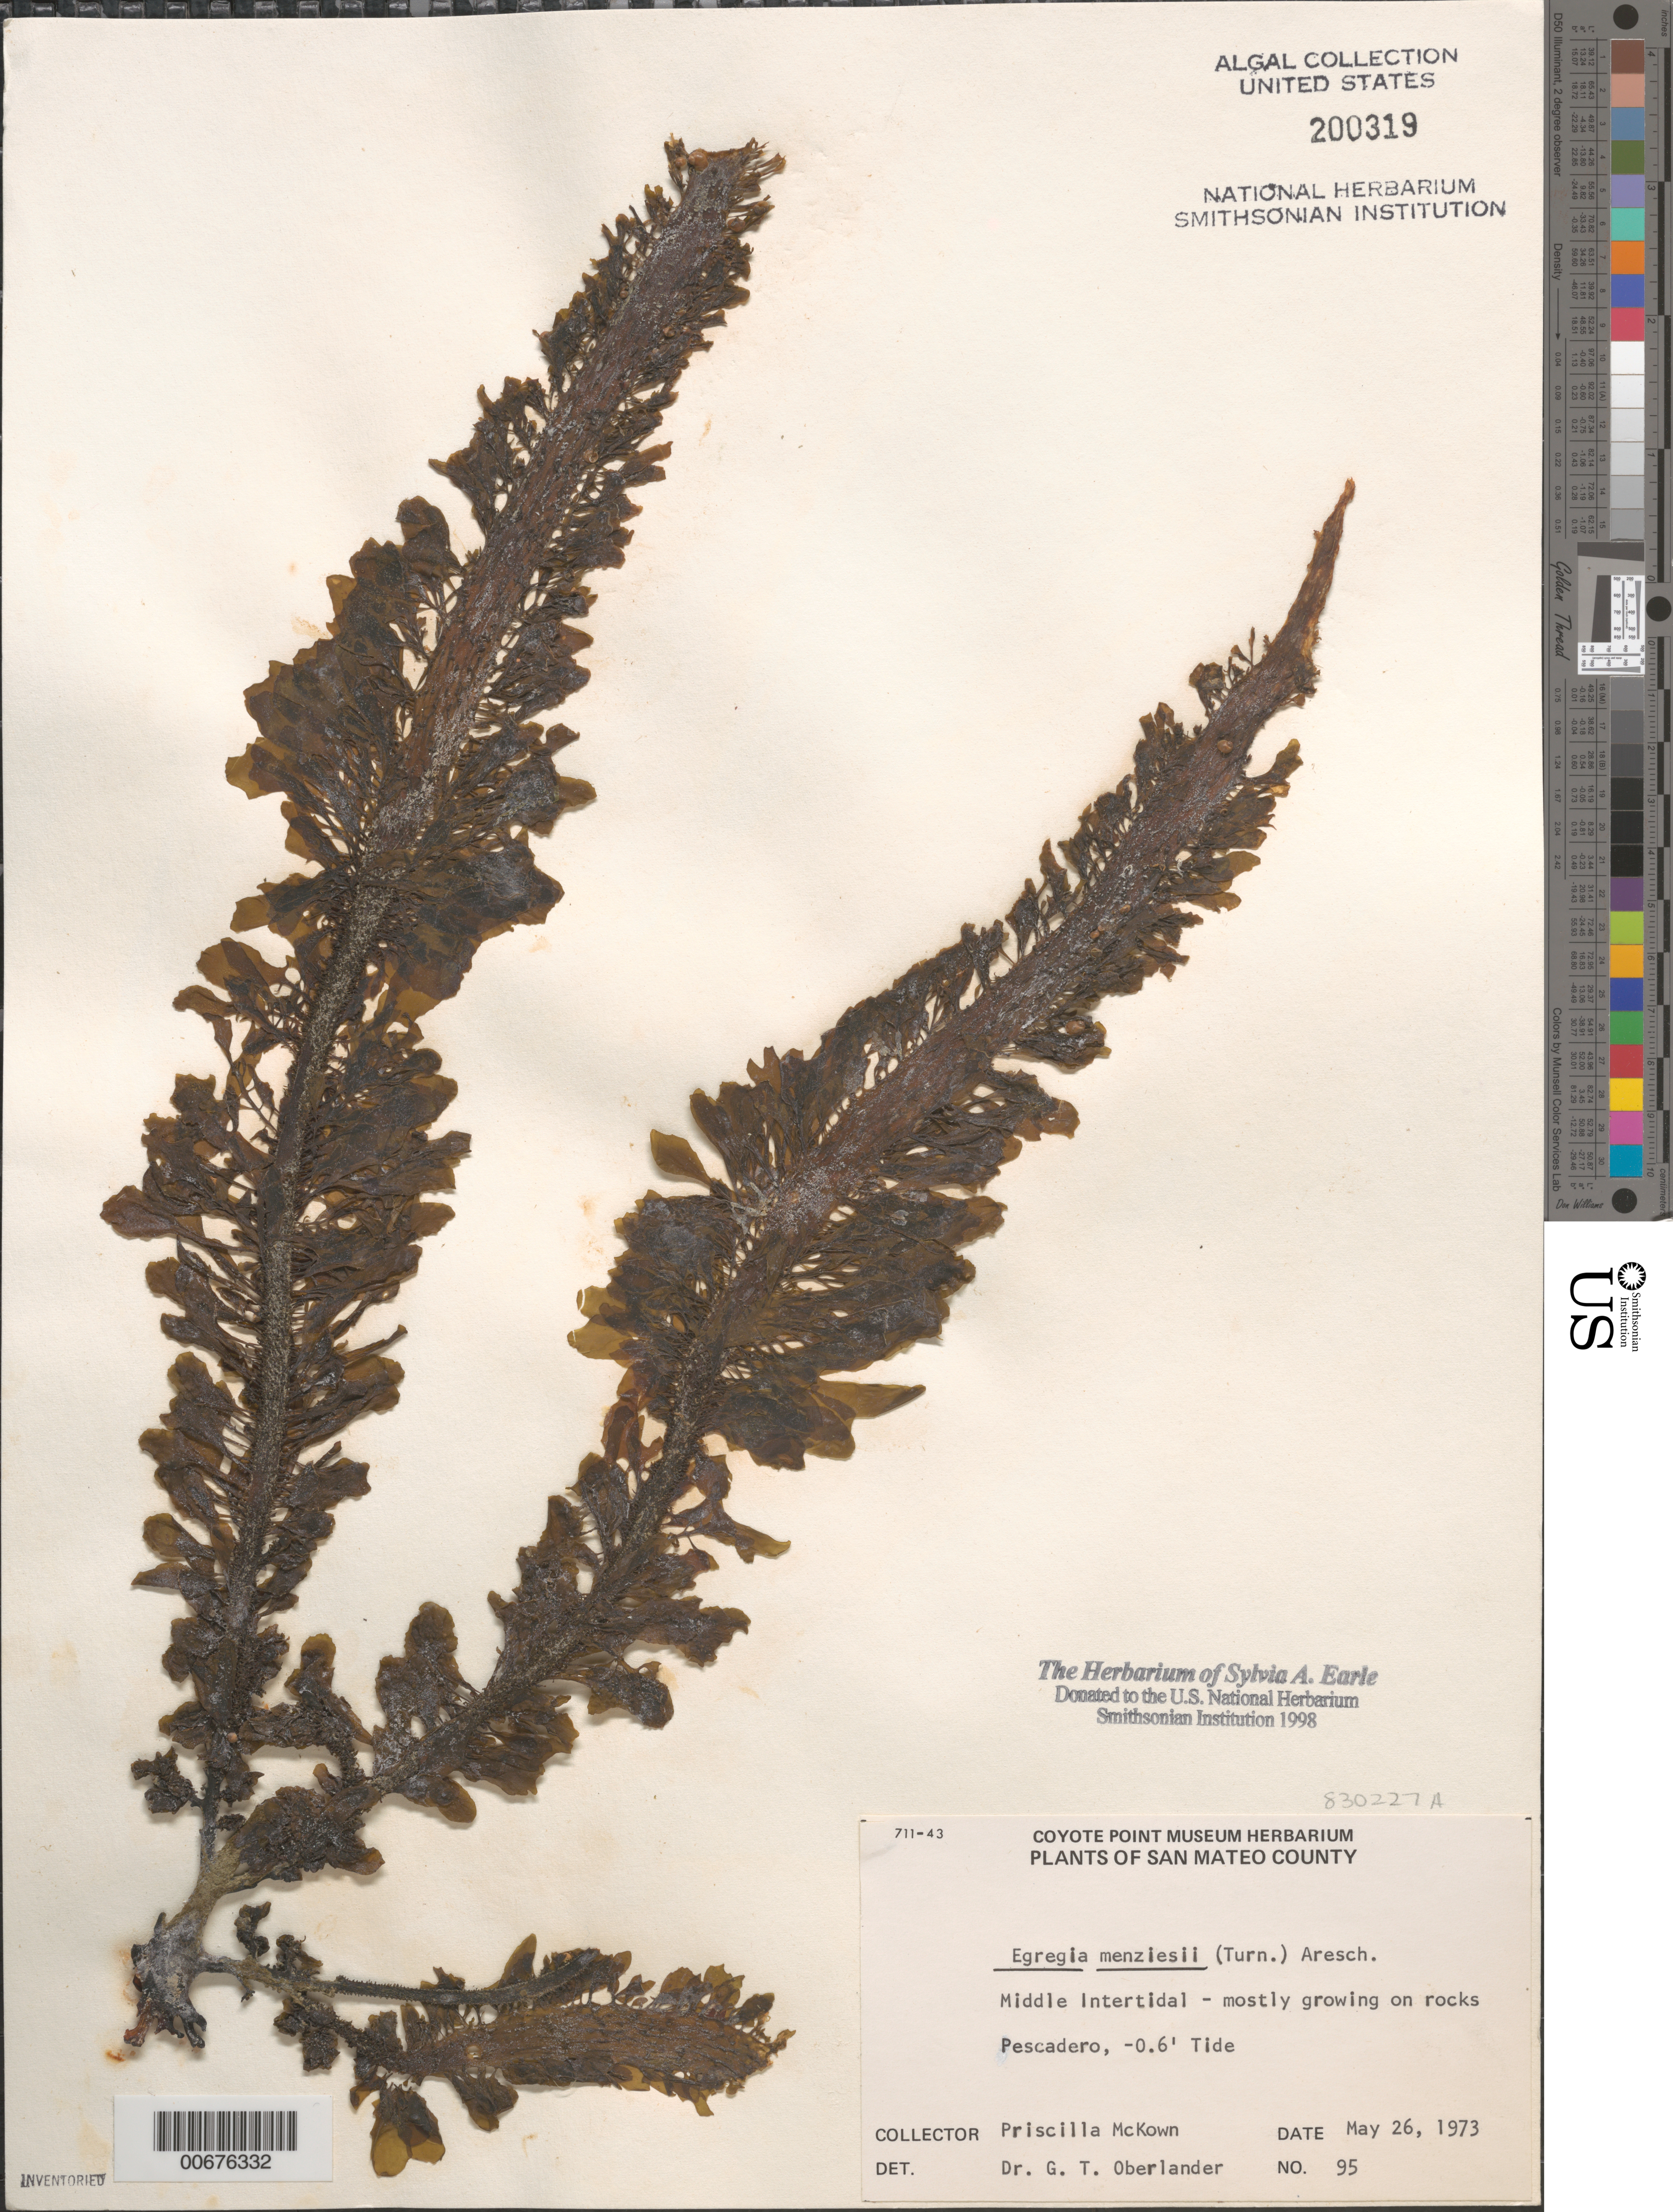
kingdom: Chromista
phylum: Ochrophyta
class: Phaeophyceae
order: Laminariales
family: Lessoniaceae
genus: Egregia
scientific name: Egregia menziesii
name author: (Turner) Aresch.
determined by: Oberlander, G. T.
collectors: P. McKown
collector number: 95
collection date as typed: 26 May 1973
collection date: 1973-05-26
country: United States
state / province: California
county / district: San Mateo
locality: Pescadero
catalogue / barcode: US 200319